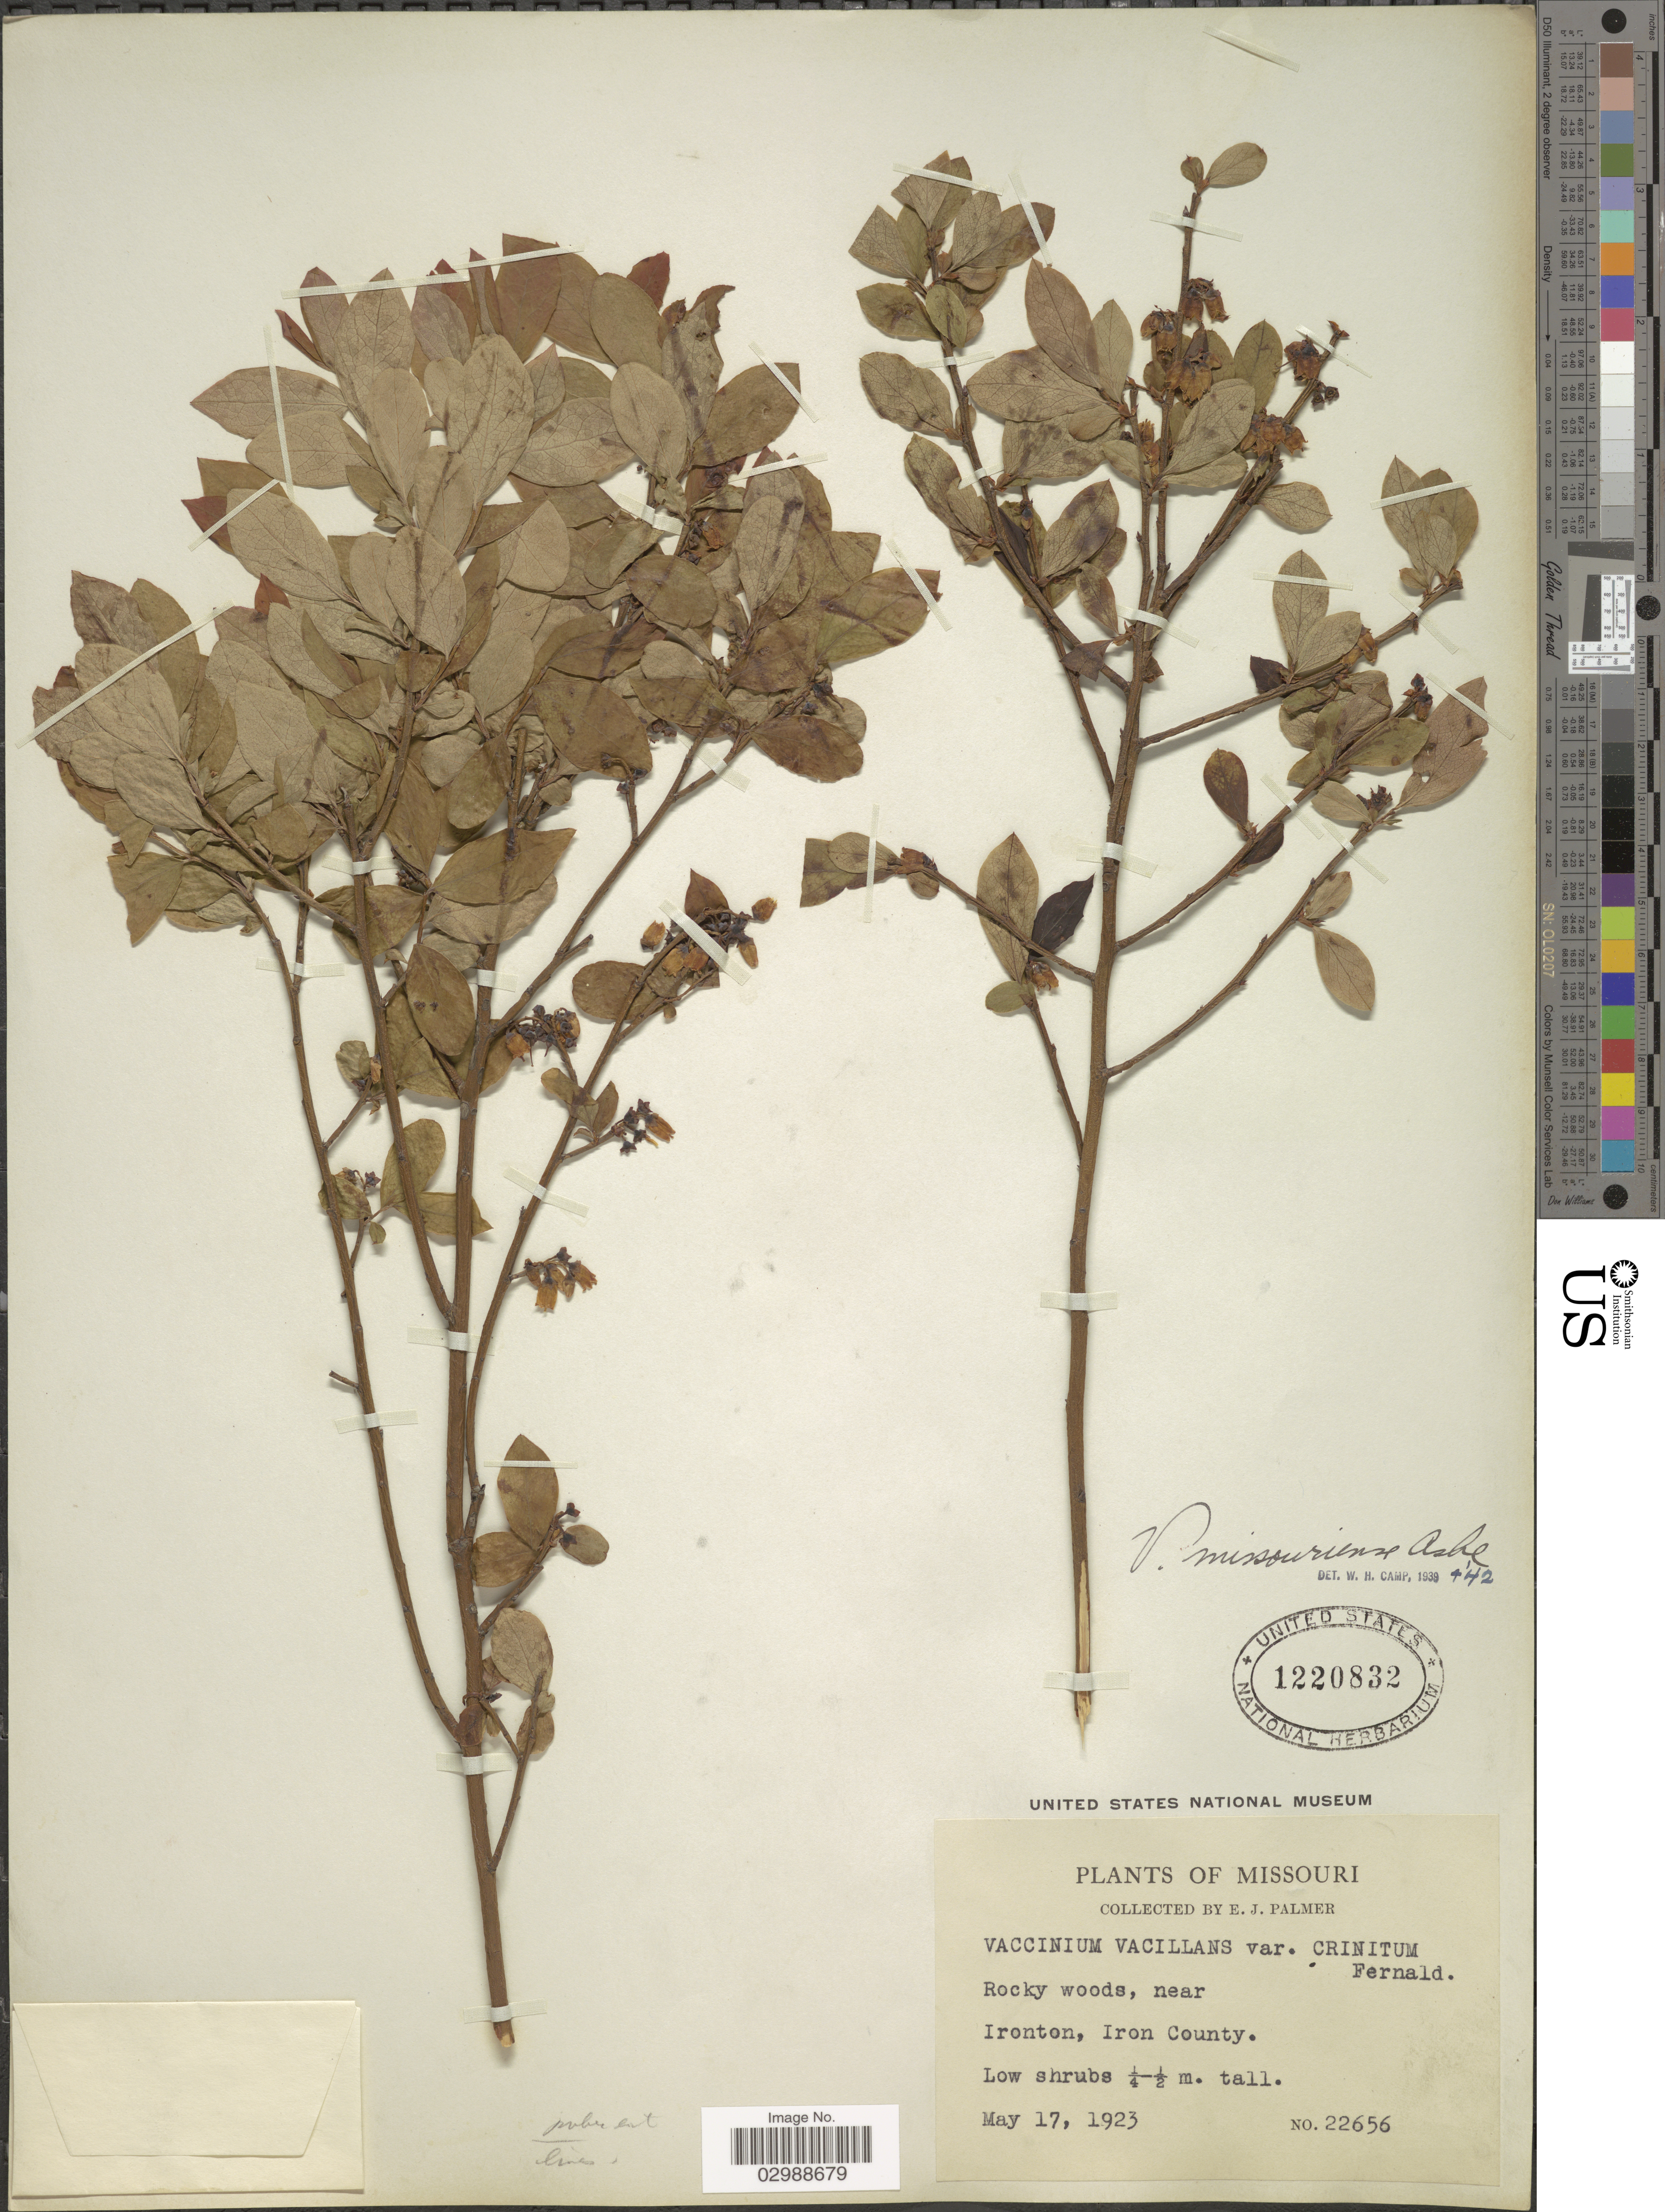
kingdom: Plantae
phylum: Tracheophyta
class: Magnoliopsida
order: Ericales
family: Ericaceae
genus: Vaccinium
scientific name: Vaccinium missouriense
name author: (Ashe) Ashe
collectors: E. J. Palmer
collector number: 22656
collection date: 1923-05-17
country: United States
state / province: Missouri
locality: Near Ironton, Iron County.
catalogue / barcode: US 1220832